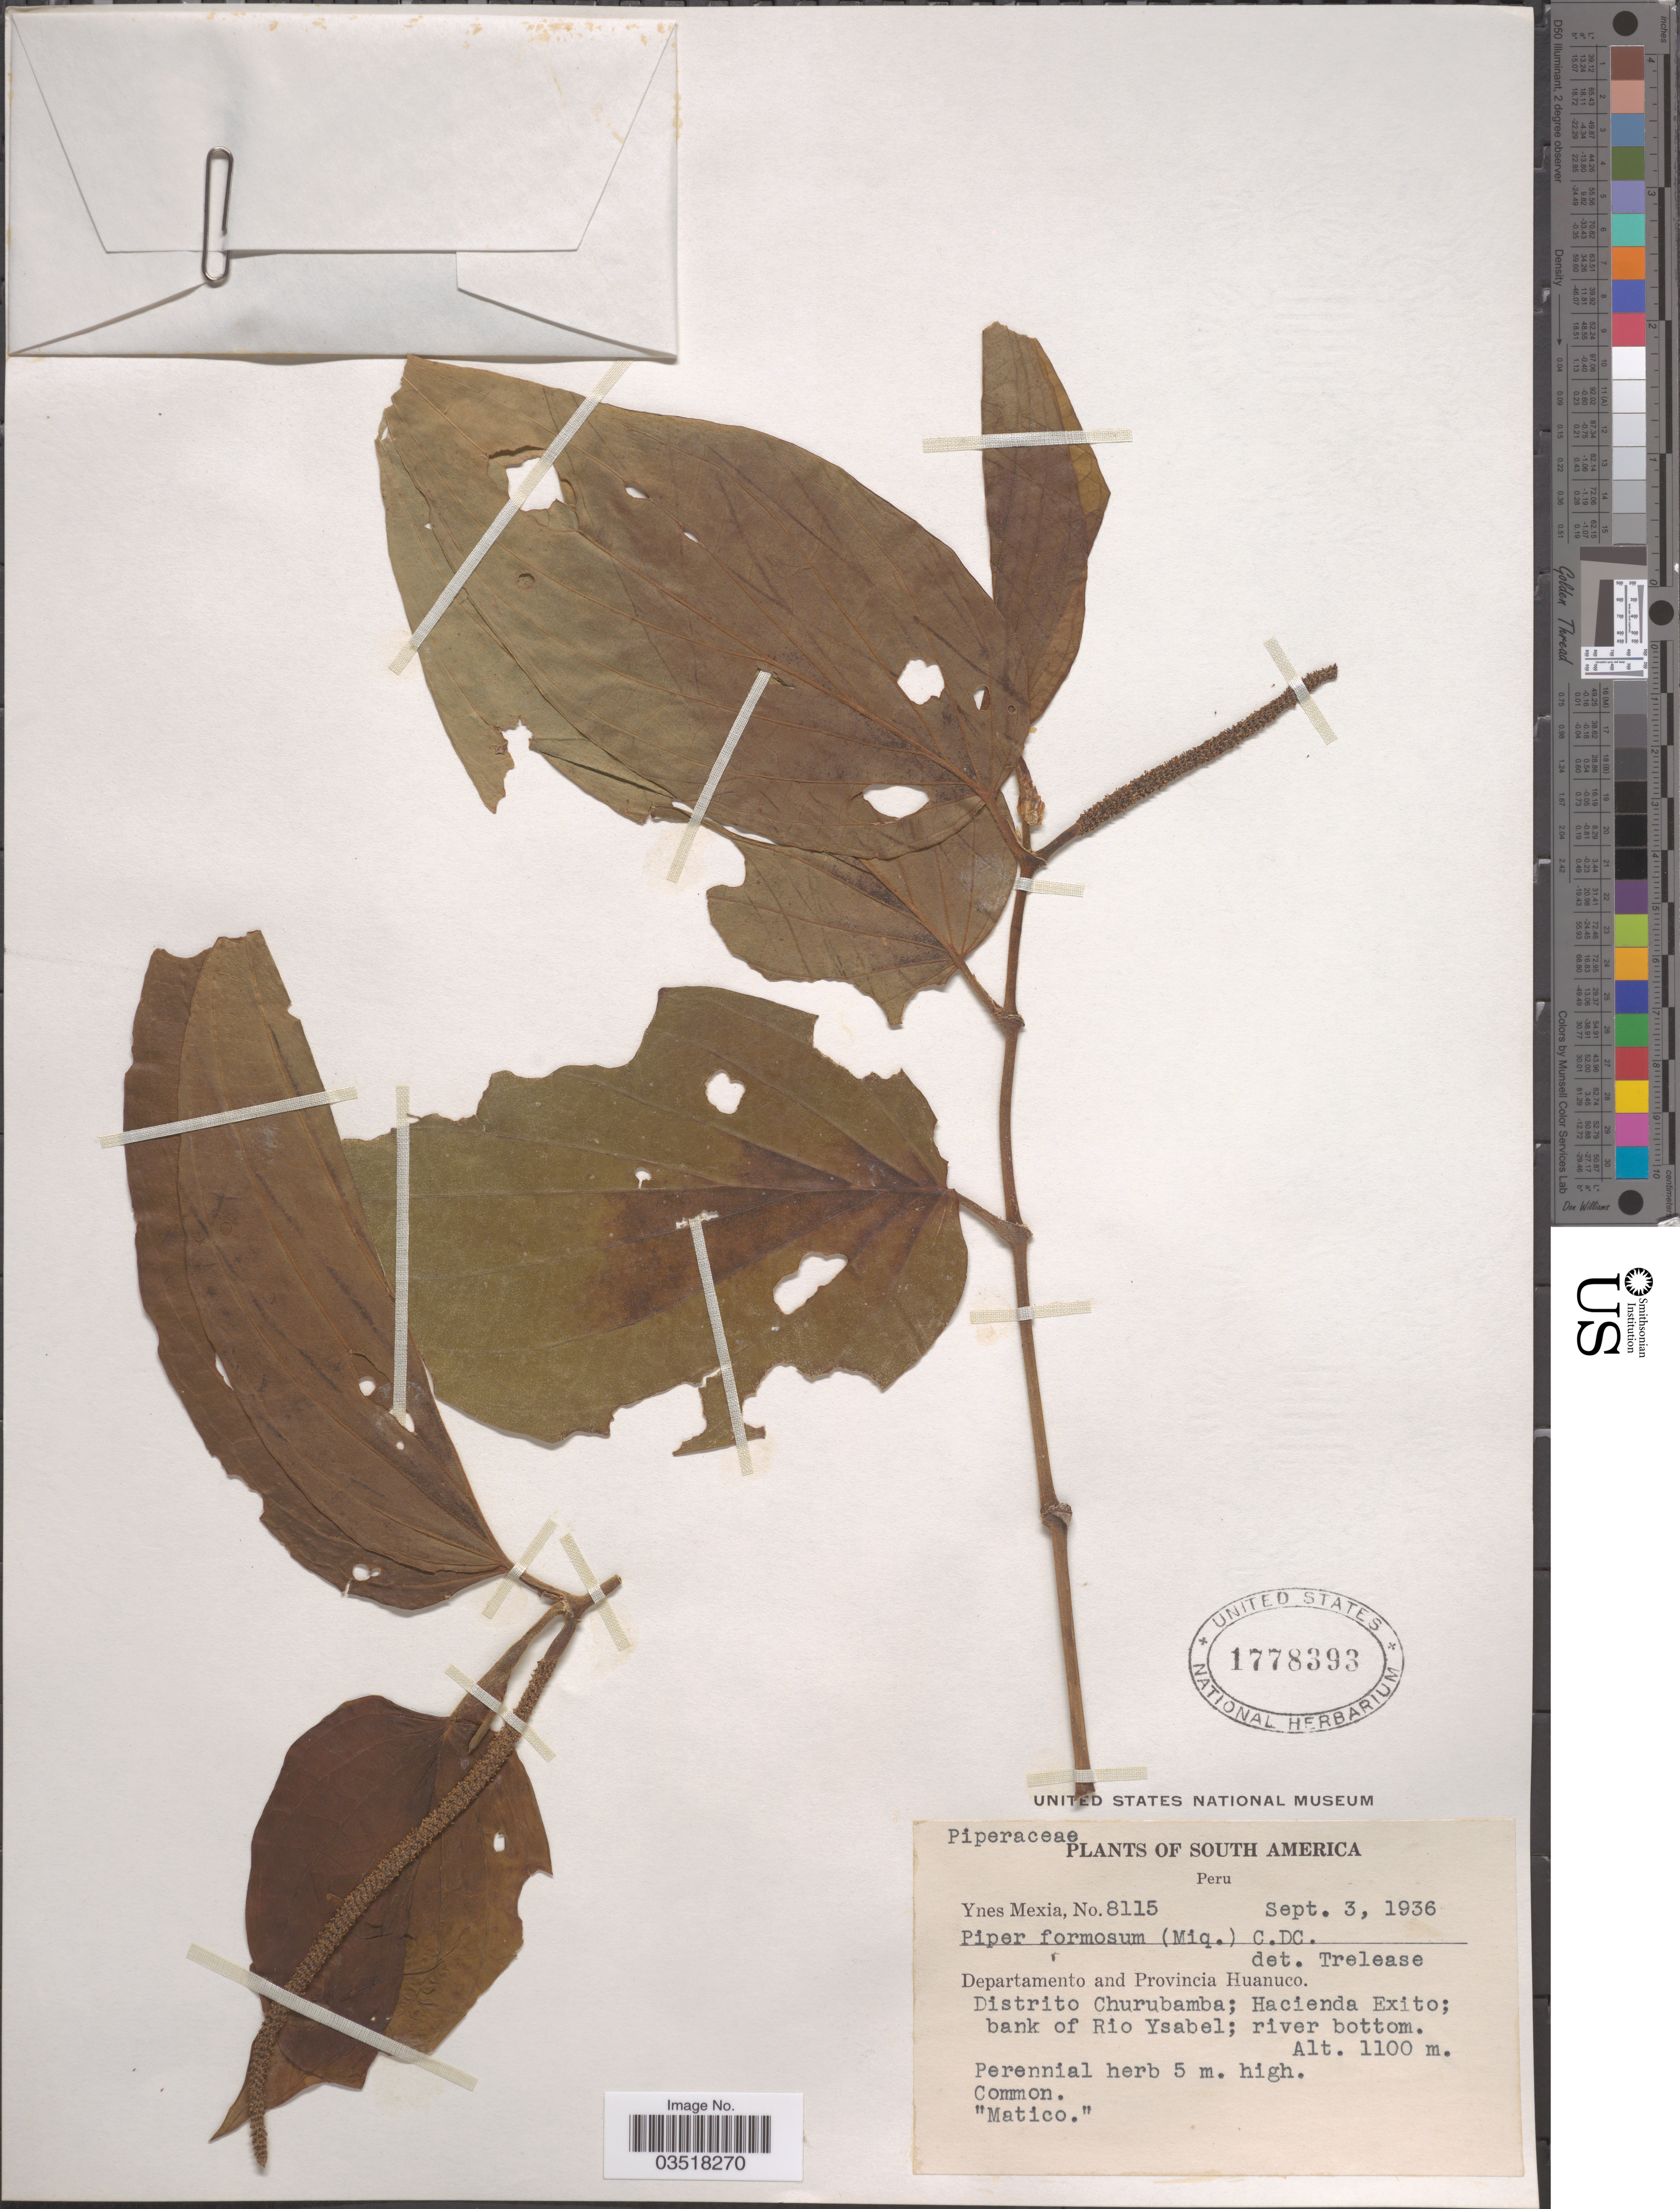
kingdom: Plantae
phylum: Tracheophyta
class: Magnoliopsida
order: Piperales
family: Piperaceae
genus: Piper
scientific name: Piper formosum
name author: C. DC.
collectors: Y. Mexia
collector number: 8115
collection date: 1936-09-03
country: Peru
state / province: Huánuco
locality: Departamento and Provincia Huanuco. Distrito Churubamba; Hacienda Exito; bank of Rio Ysabel.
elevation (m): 1100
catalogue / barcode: US 1778393